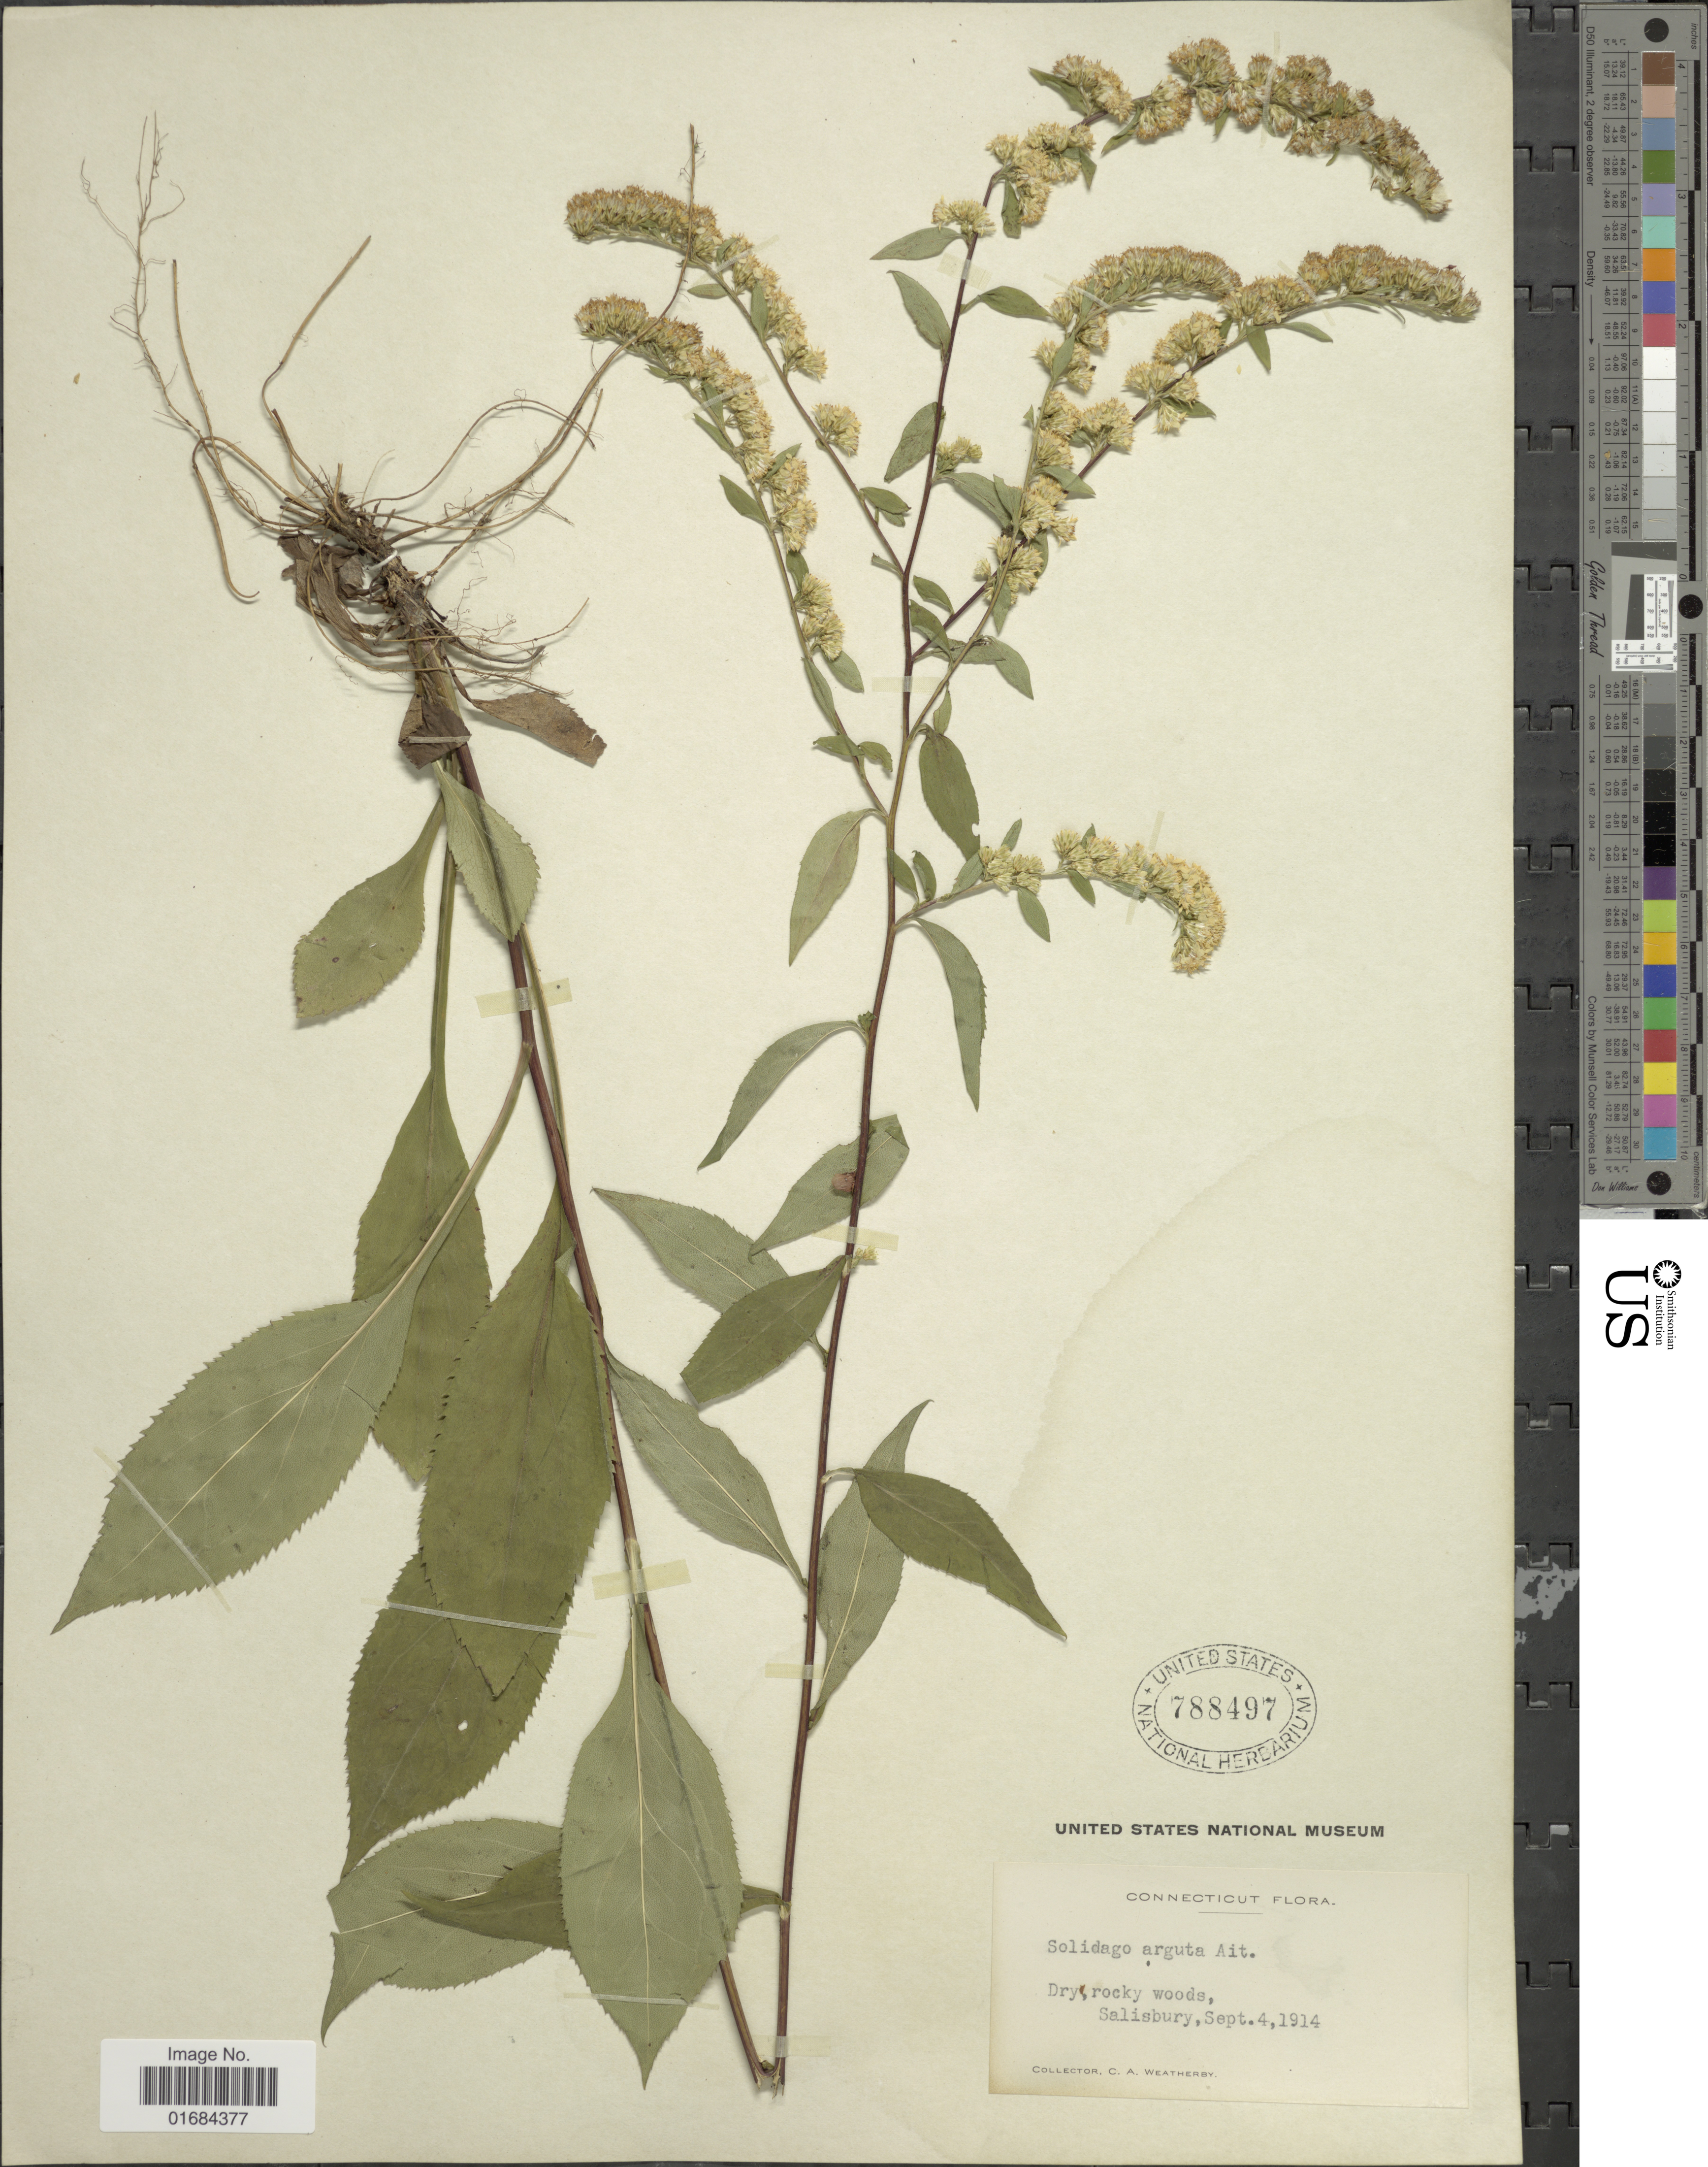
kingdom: Plantae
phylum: Tracheophyta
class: Magnoliopsida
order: Asterales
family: Asteraceae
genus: Solidago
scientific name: Solidago arguta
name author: Aiton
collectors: C. A. Weatherby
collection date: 1914-09-04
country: United States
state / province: Connecticut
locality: Dry rocky woods Salisbury.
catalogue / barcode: US 788497